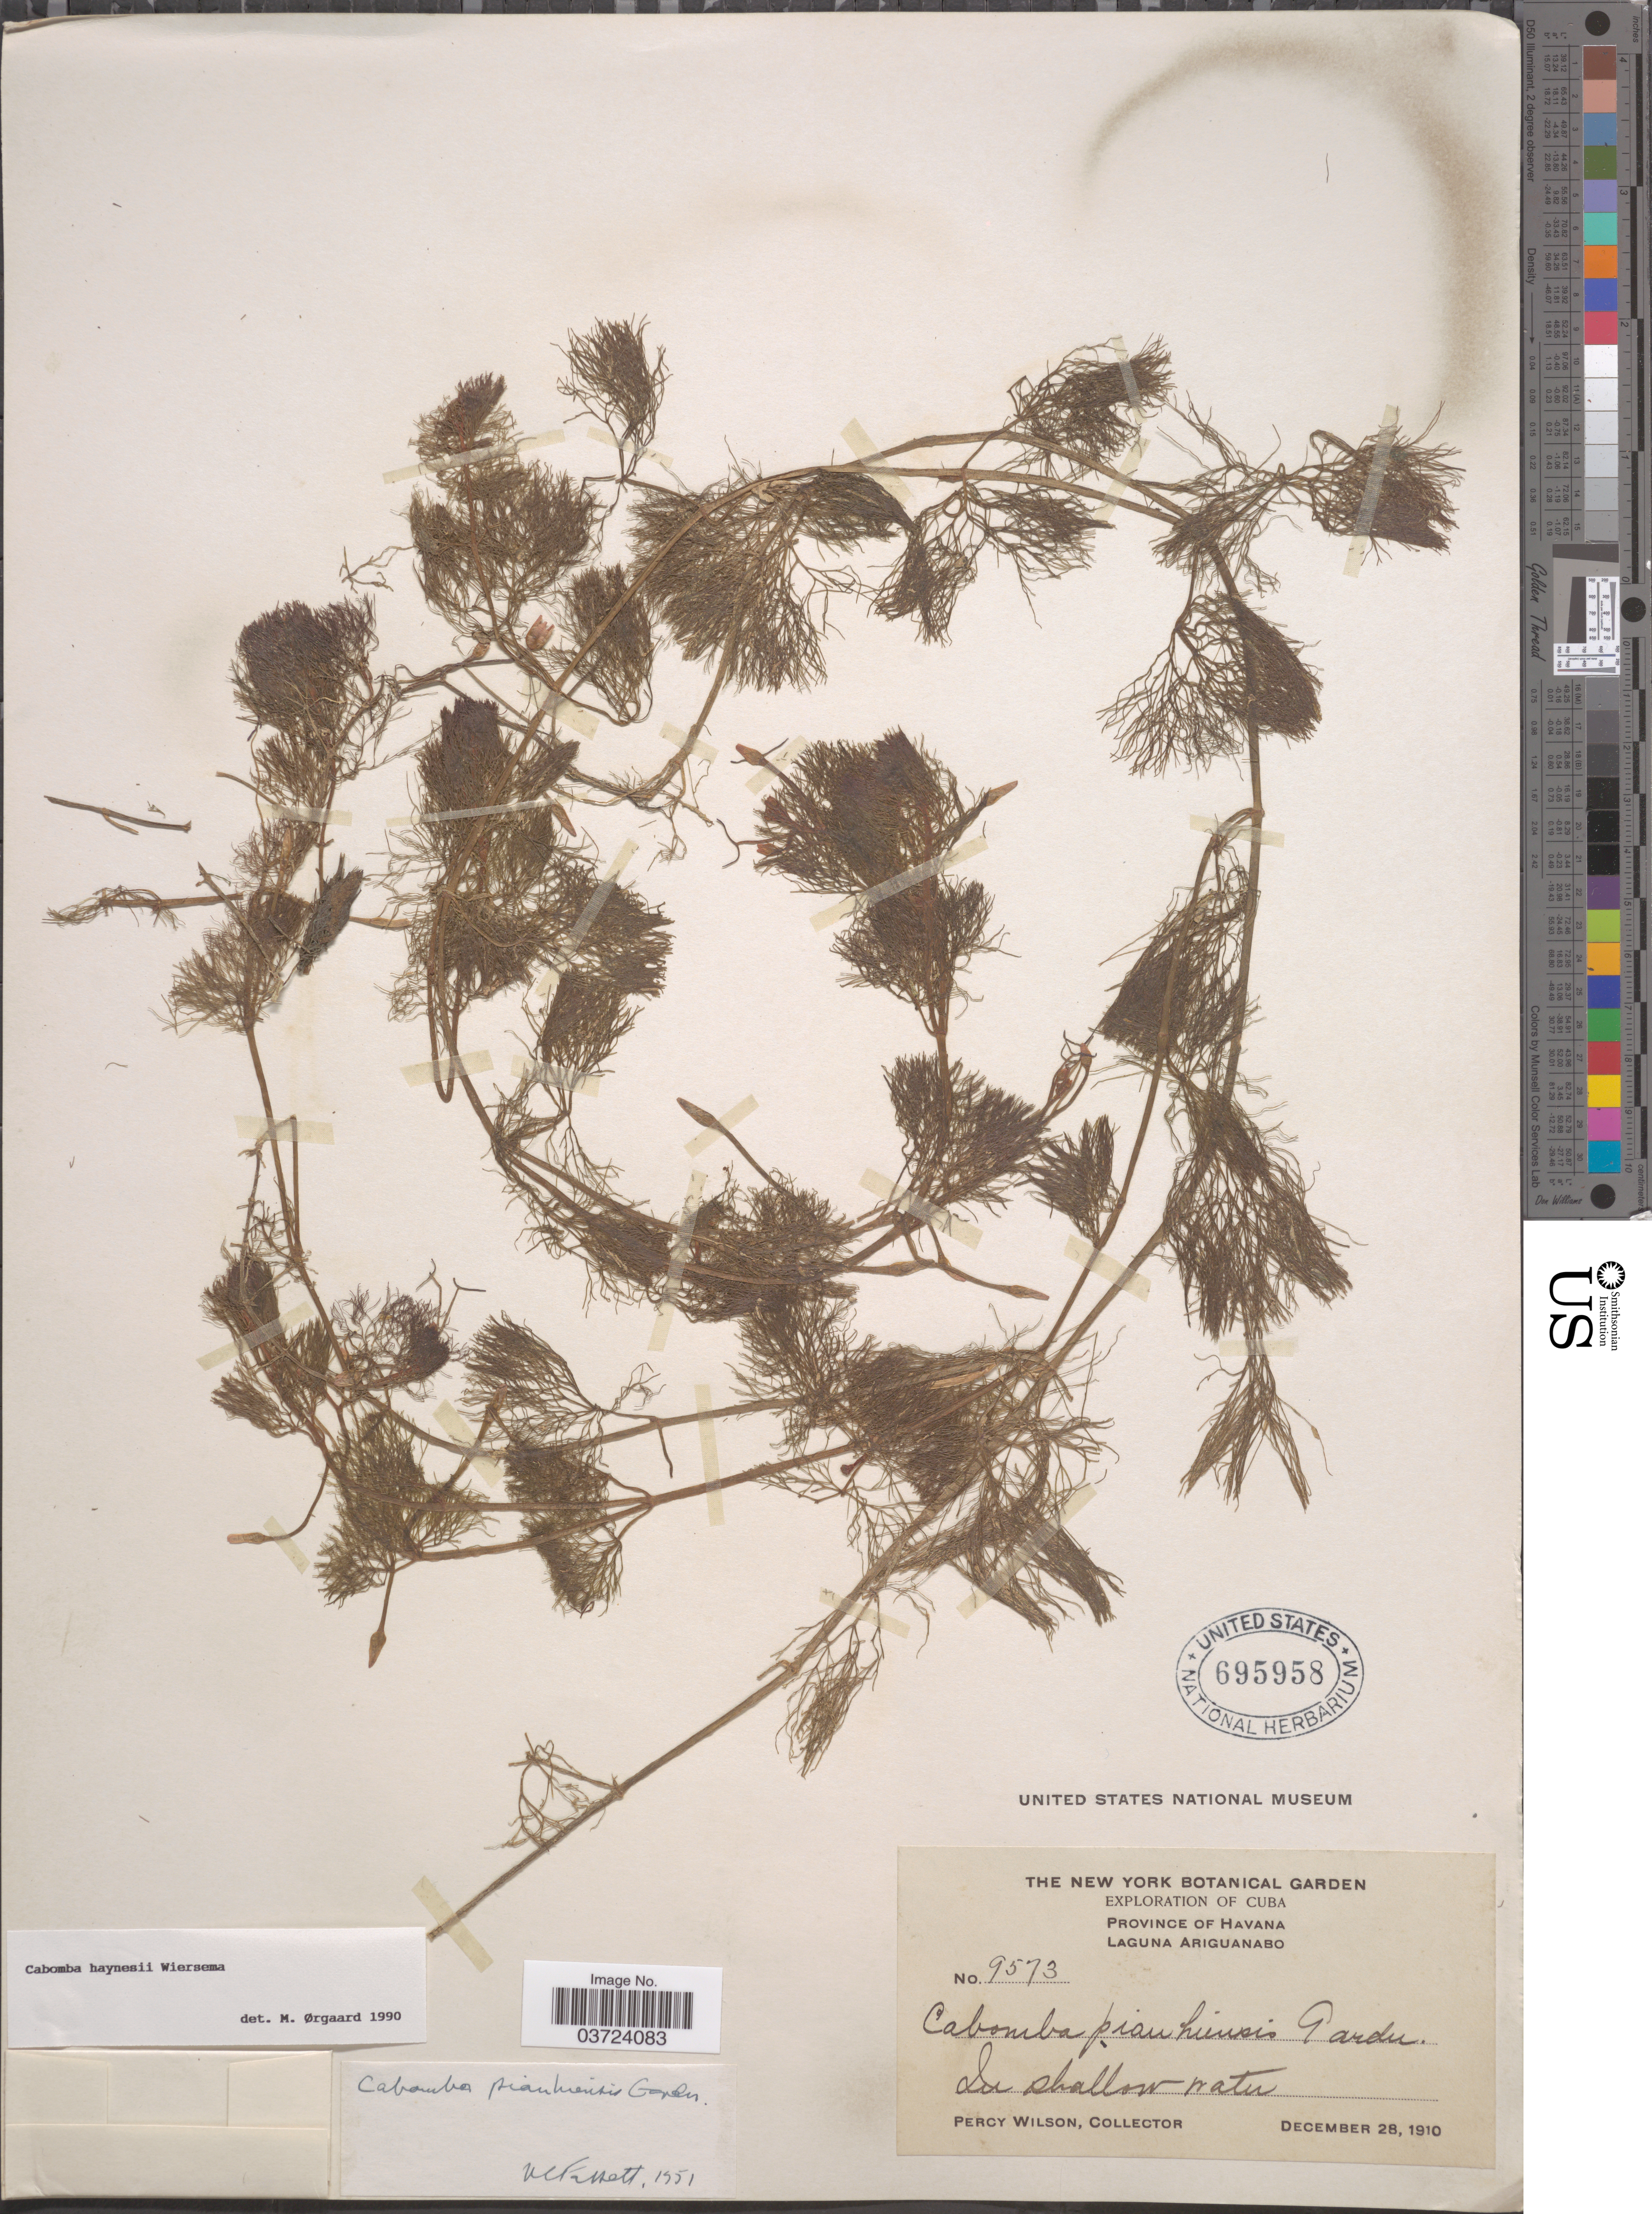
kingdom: Plantae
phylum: Tracheophyta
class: Magnoliopsida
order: Nymphaeales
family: Cabombaceae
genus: Cabomba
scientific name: Cabomba haynesii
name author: Wiersema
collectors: P. Wilson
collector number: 9573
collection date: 1910-12-28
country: Cuba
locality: Province of Havana. Laguna Ariguanabo.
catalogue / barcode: US 695958